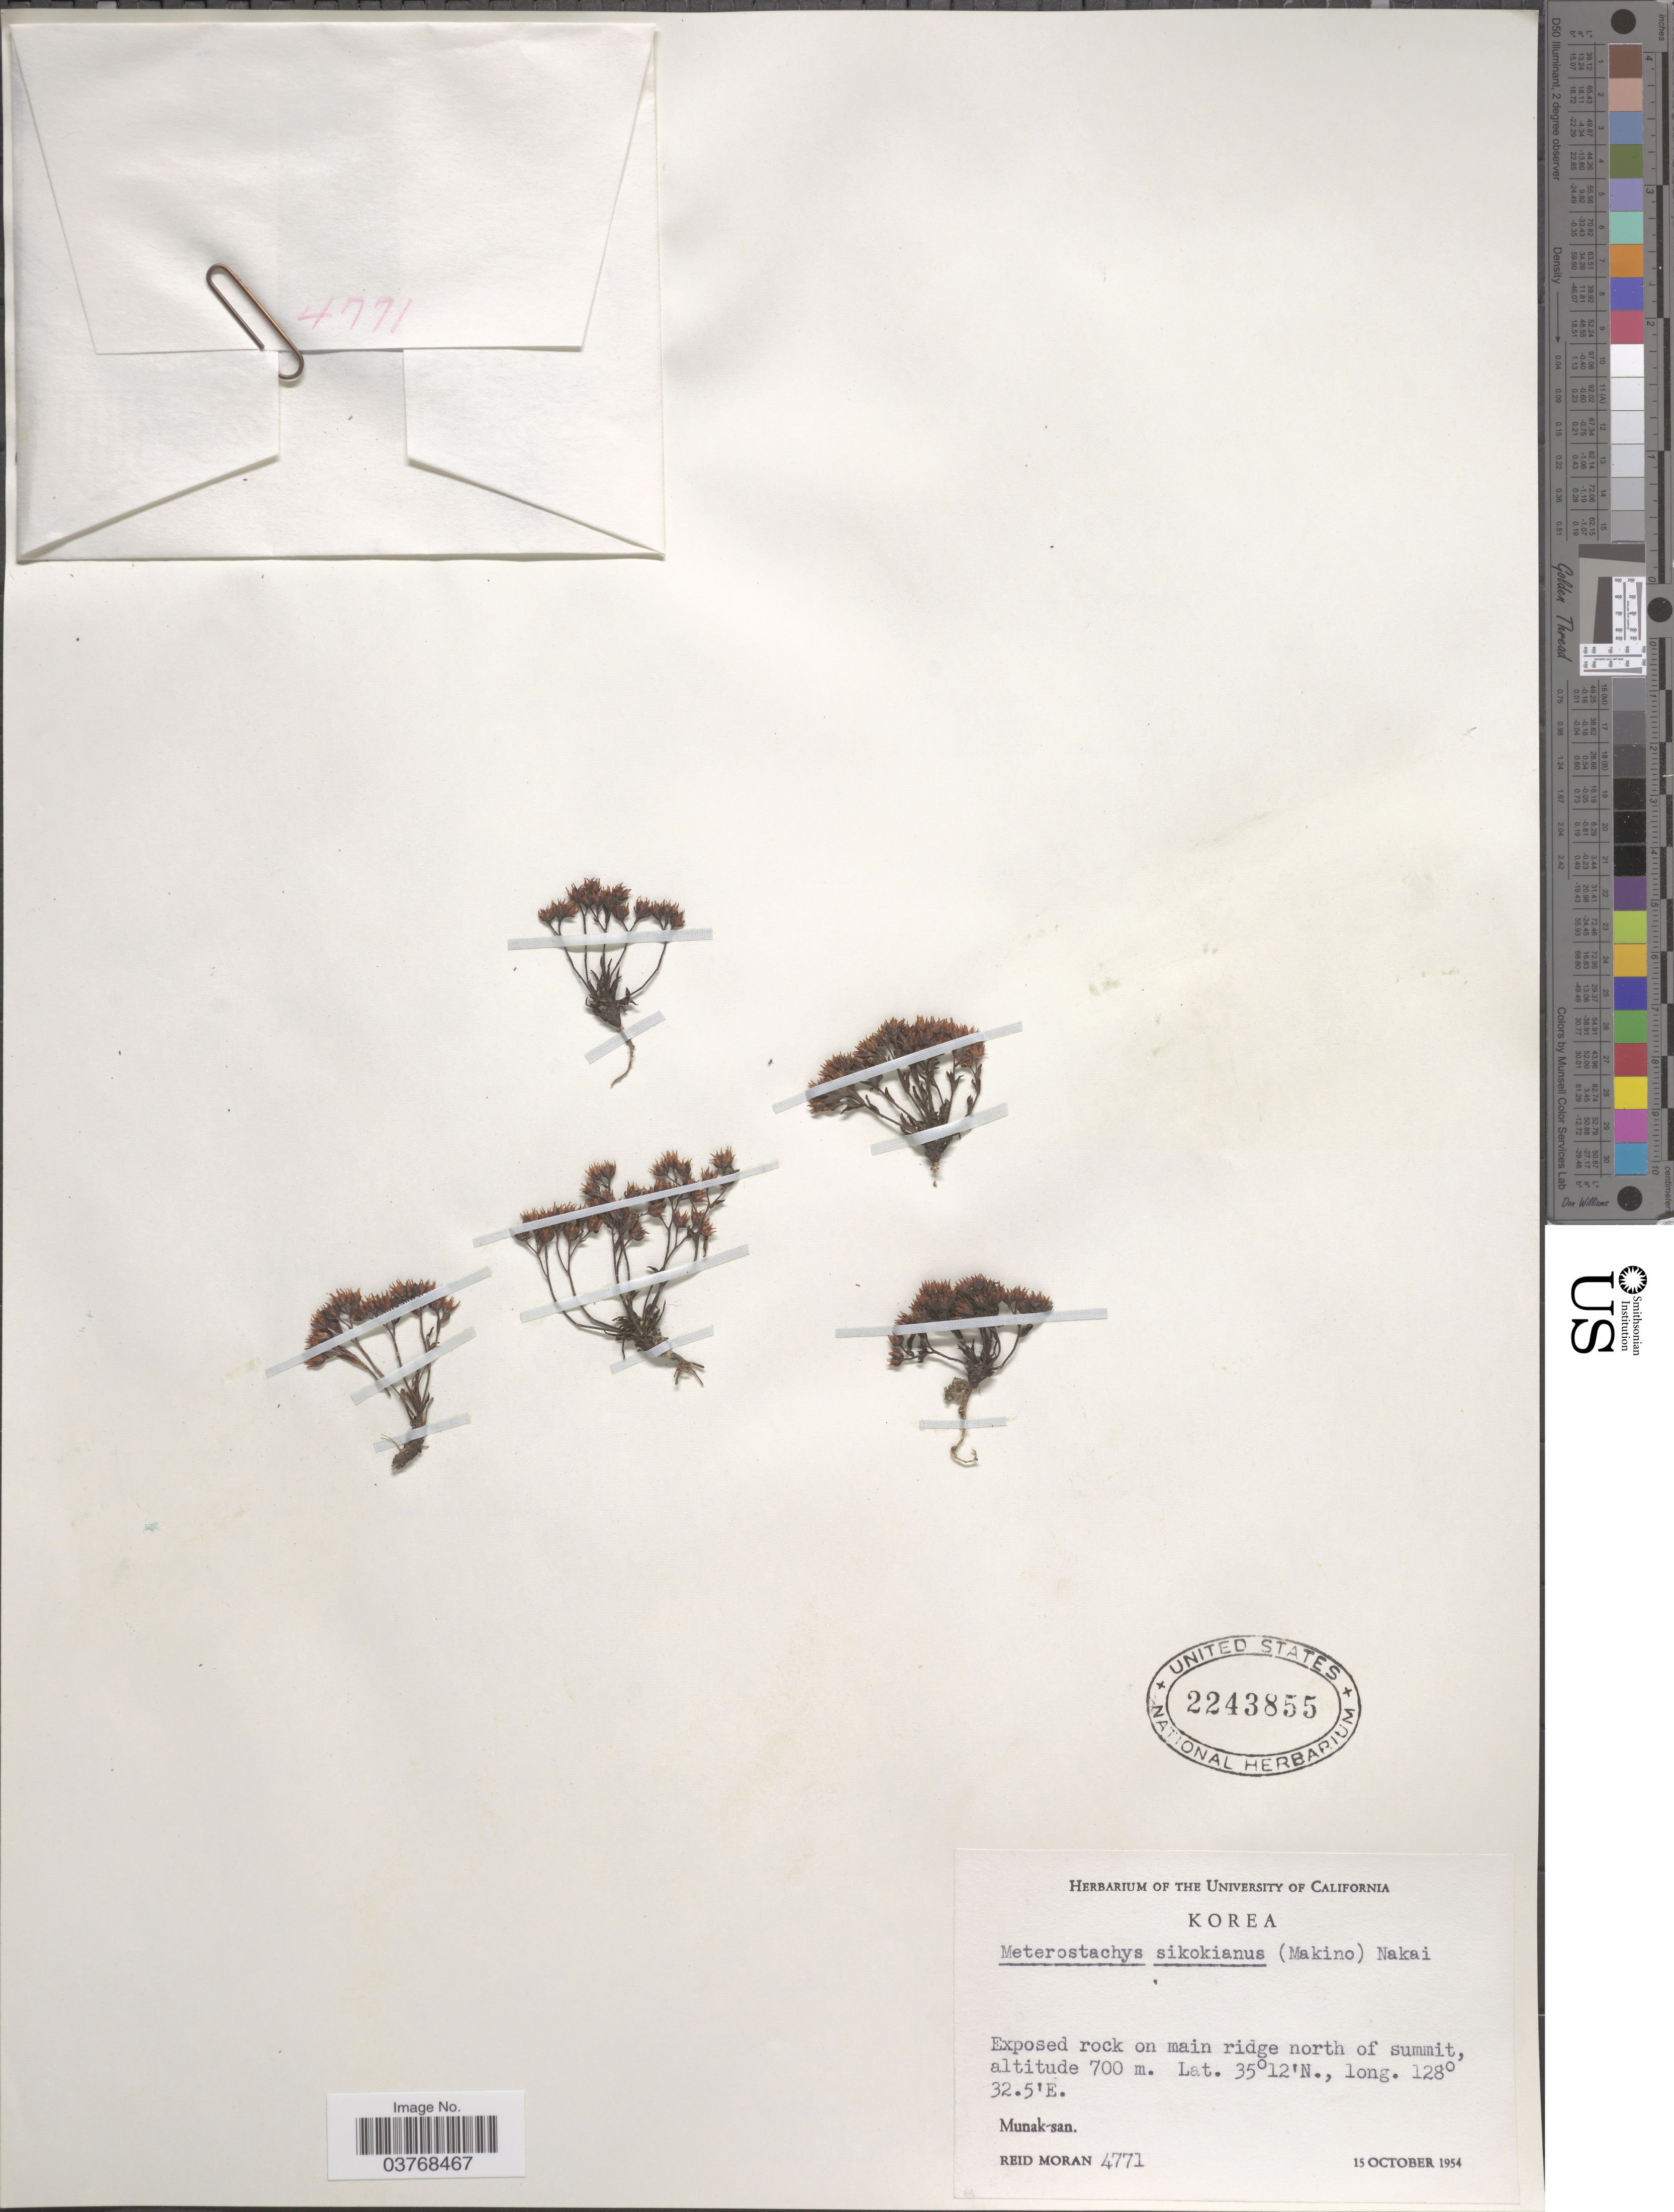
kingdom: Plantae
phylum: Tracheophyta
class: Magnoliopsida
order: Saxifragales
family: Crassulaceae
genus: Meterostachys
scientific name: Meterostachys sikokianus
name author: (Makino) Nakai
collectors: R. Moran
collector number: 4771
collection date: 1954-10-15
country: North Korea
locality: Exposed rock on main ridge north of summit. Muhak-san.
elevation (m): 700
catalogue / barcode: US 2243855